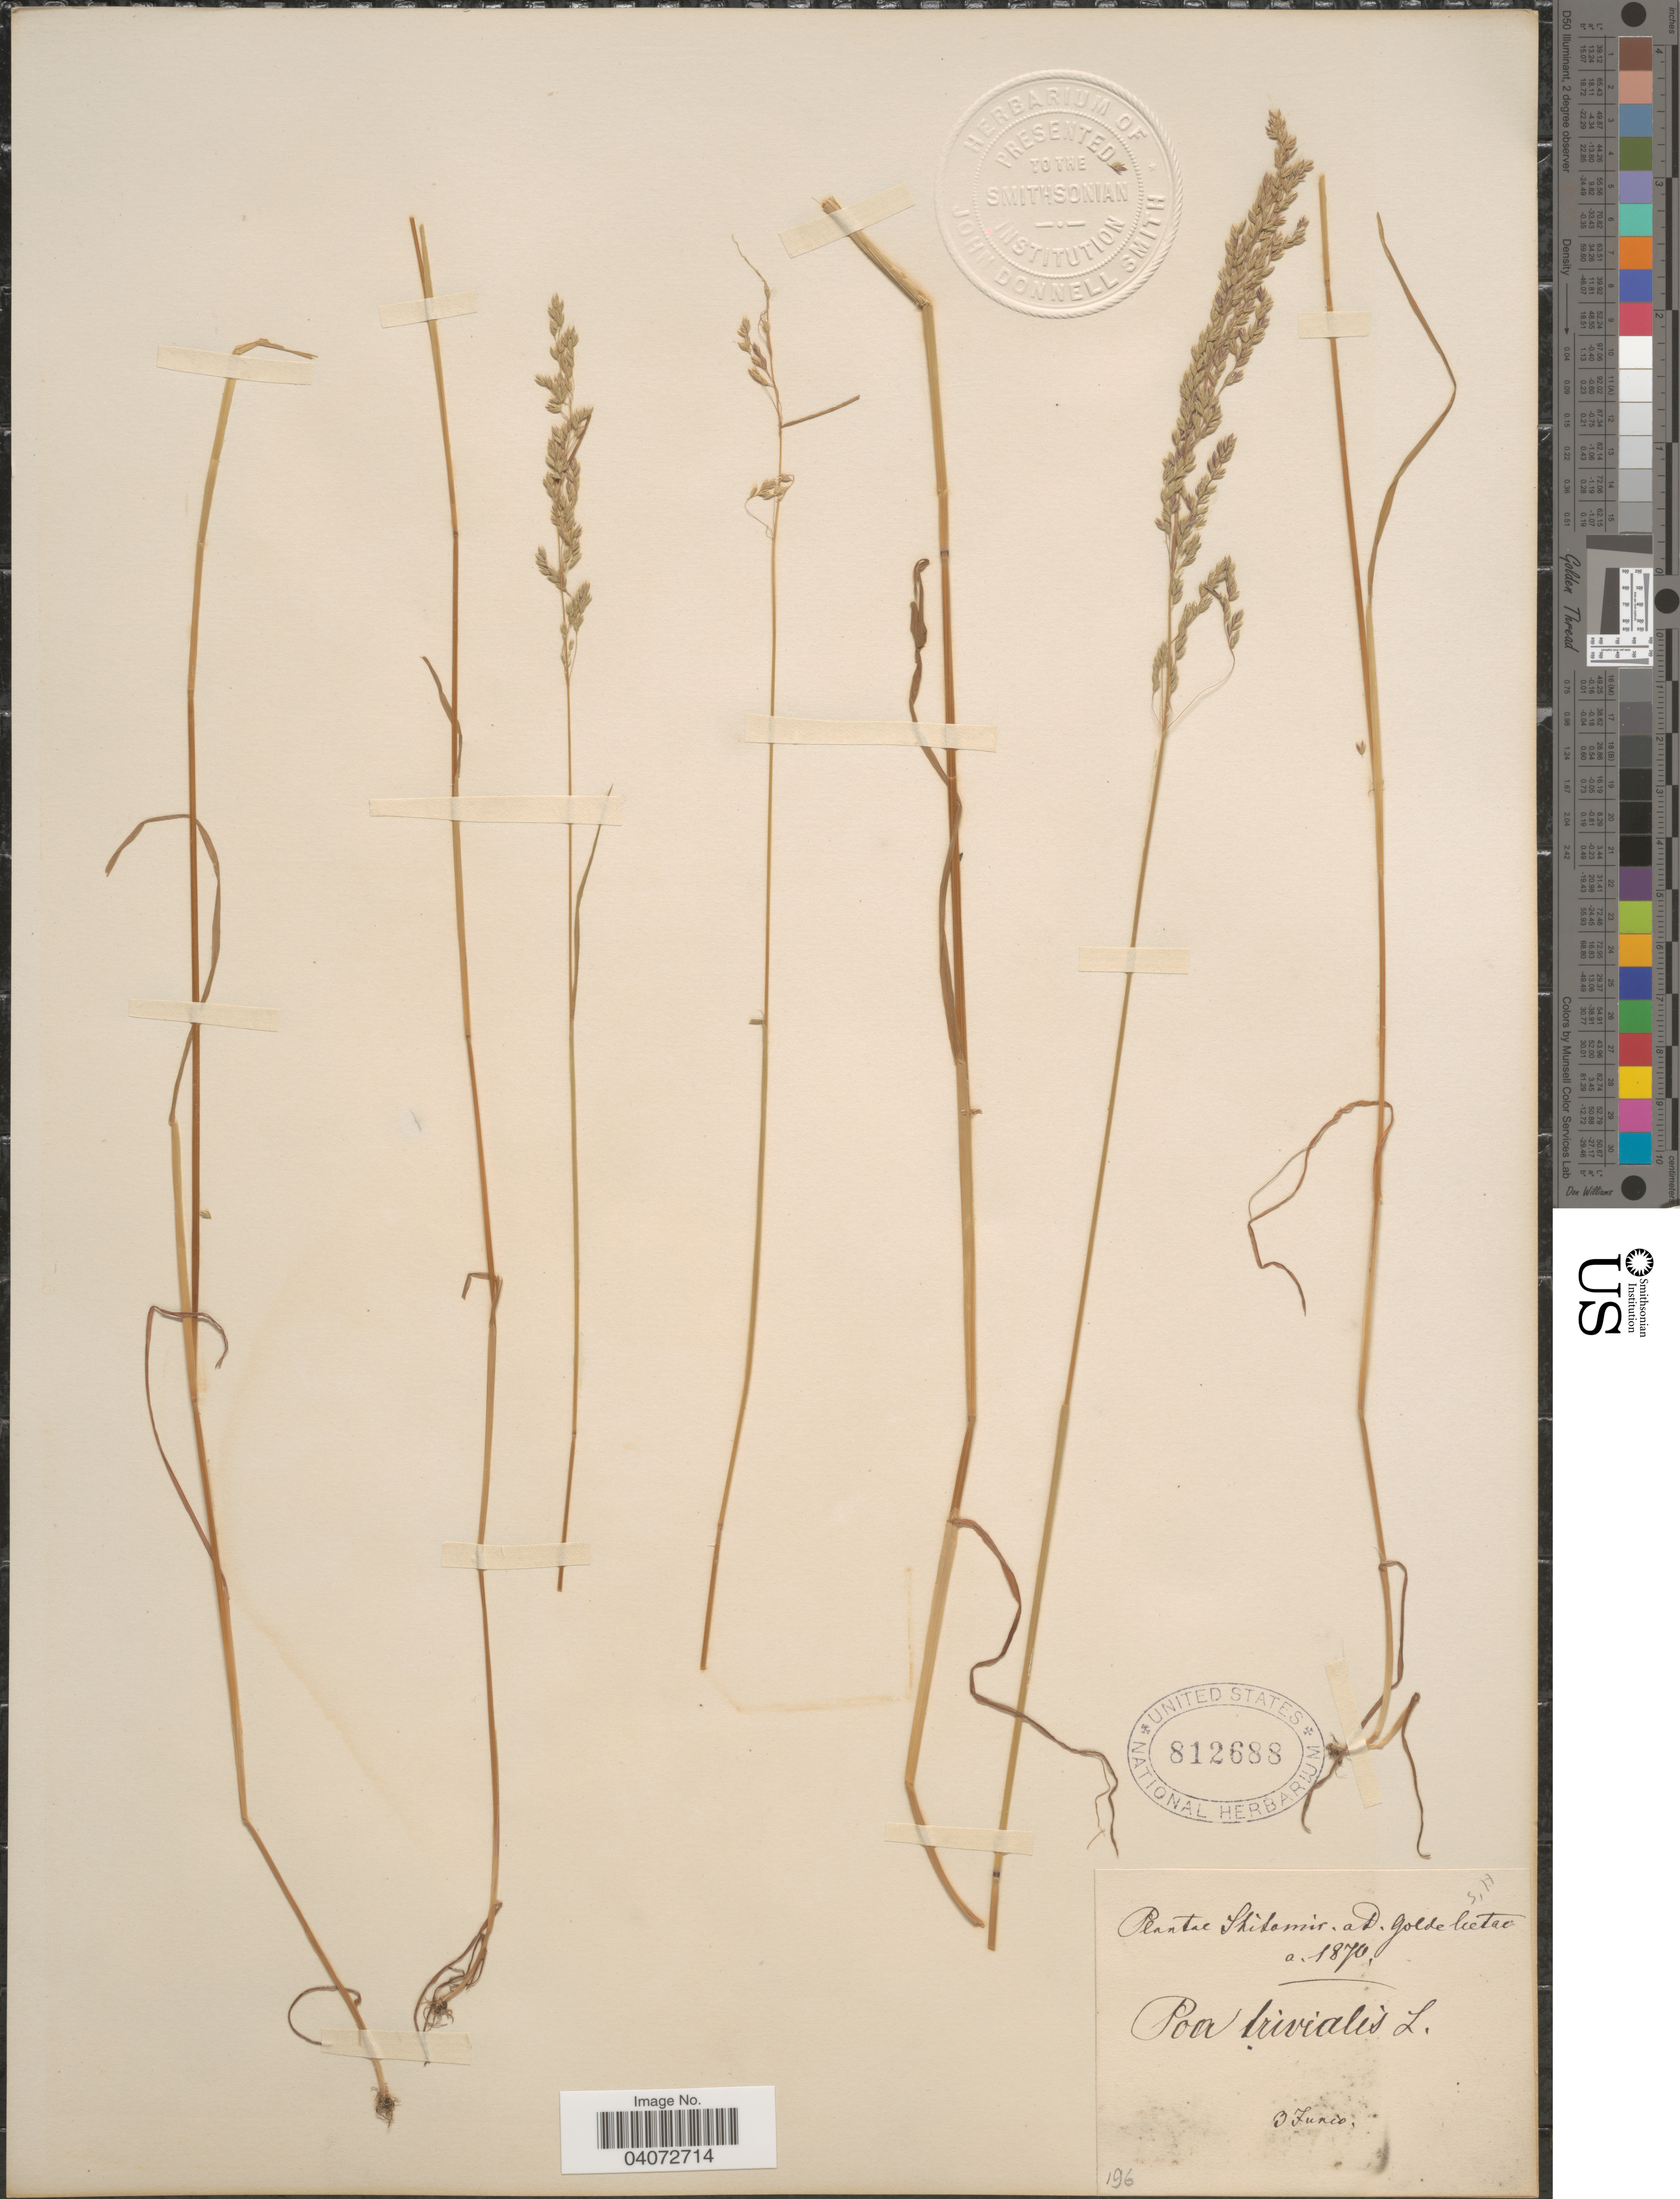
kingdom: Plantae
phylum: Tracheophyta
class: Liliopsida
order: Poales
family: Poaceae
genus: Poa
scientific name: Poa trivialis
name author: L.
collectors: D. Golde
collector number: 196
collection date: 1870-06-03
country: Ukraine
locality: Shitomir. a D. golde lectae.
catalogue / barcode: US 912688